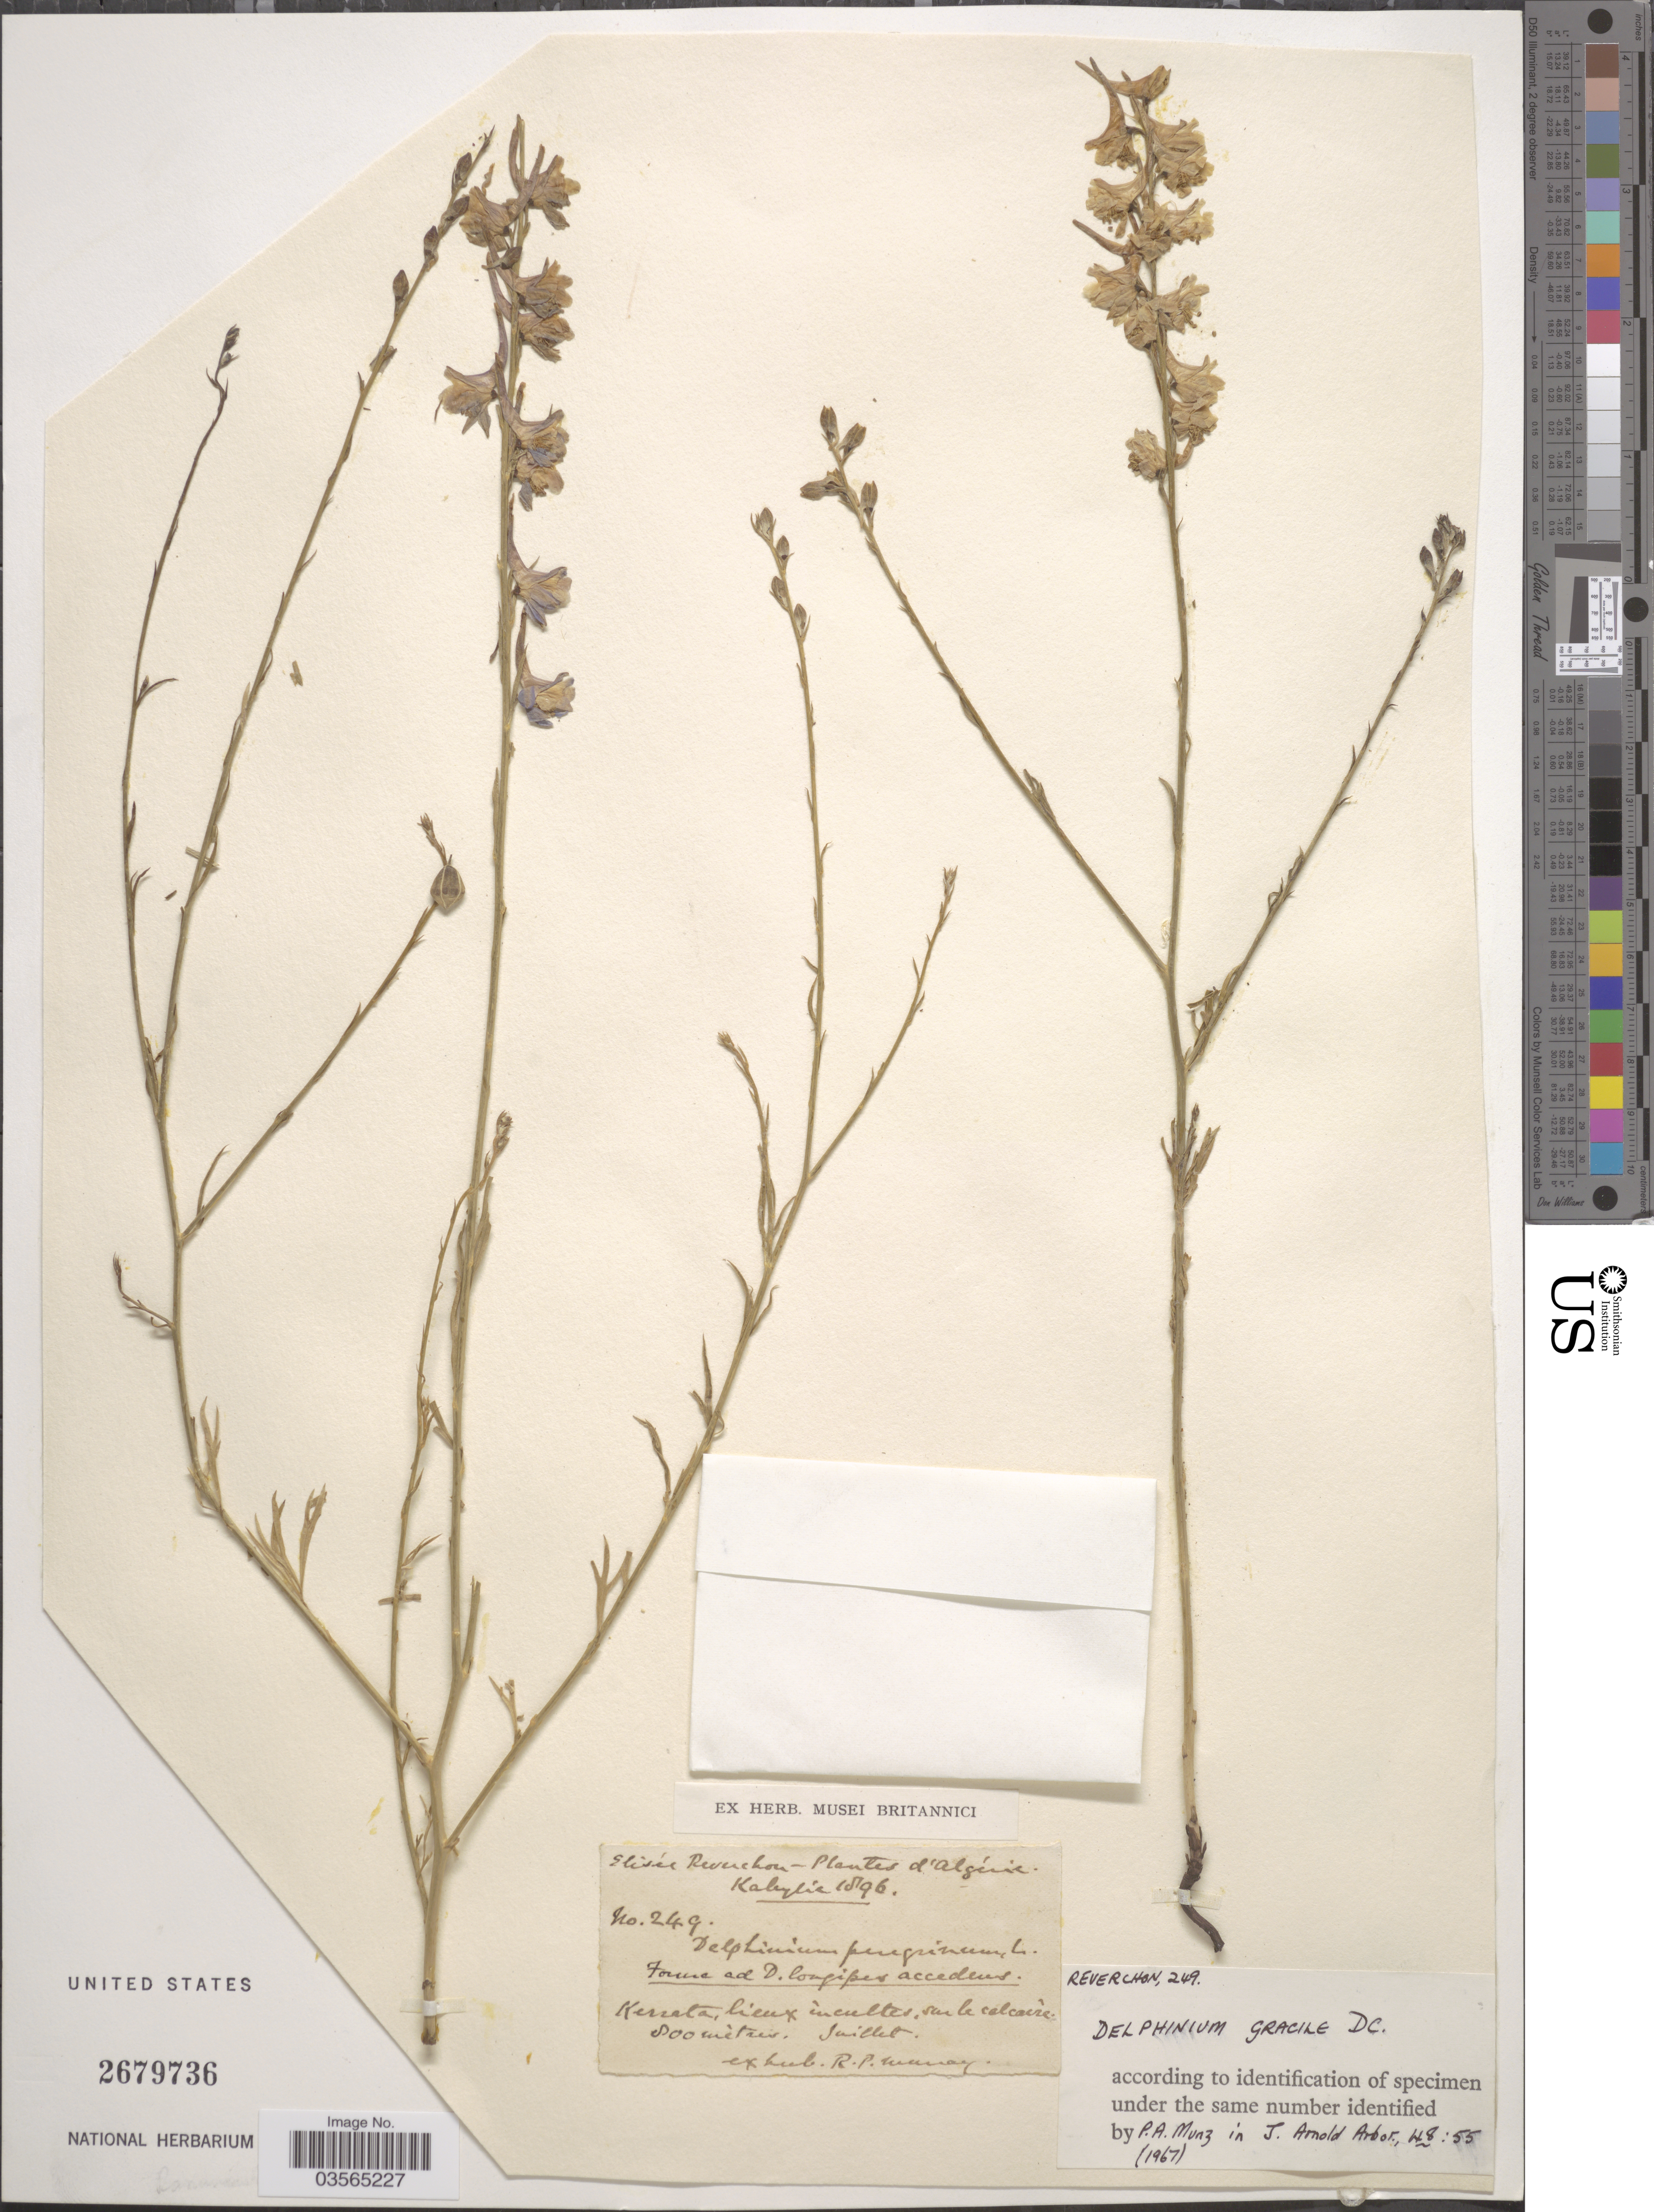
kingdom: Plantae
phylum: Tracheophyta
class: Magnoliopsida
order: Ranunculales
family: Ranunculaceae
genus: Delphinium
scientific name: Delphinium gracile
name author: DC.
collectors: E. Reverchon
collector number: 249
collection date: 1896-07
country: Algeria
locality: Kabylie. Kerrata.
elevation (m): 800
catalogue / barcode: US 2679736